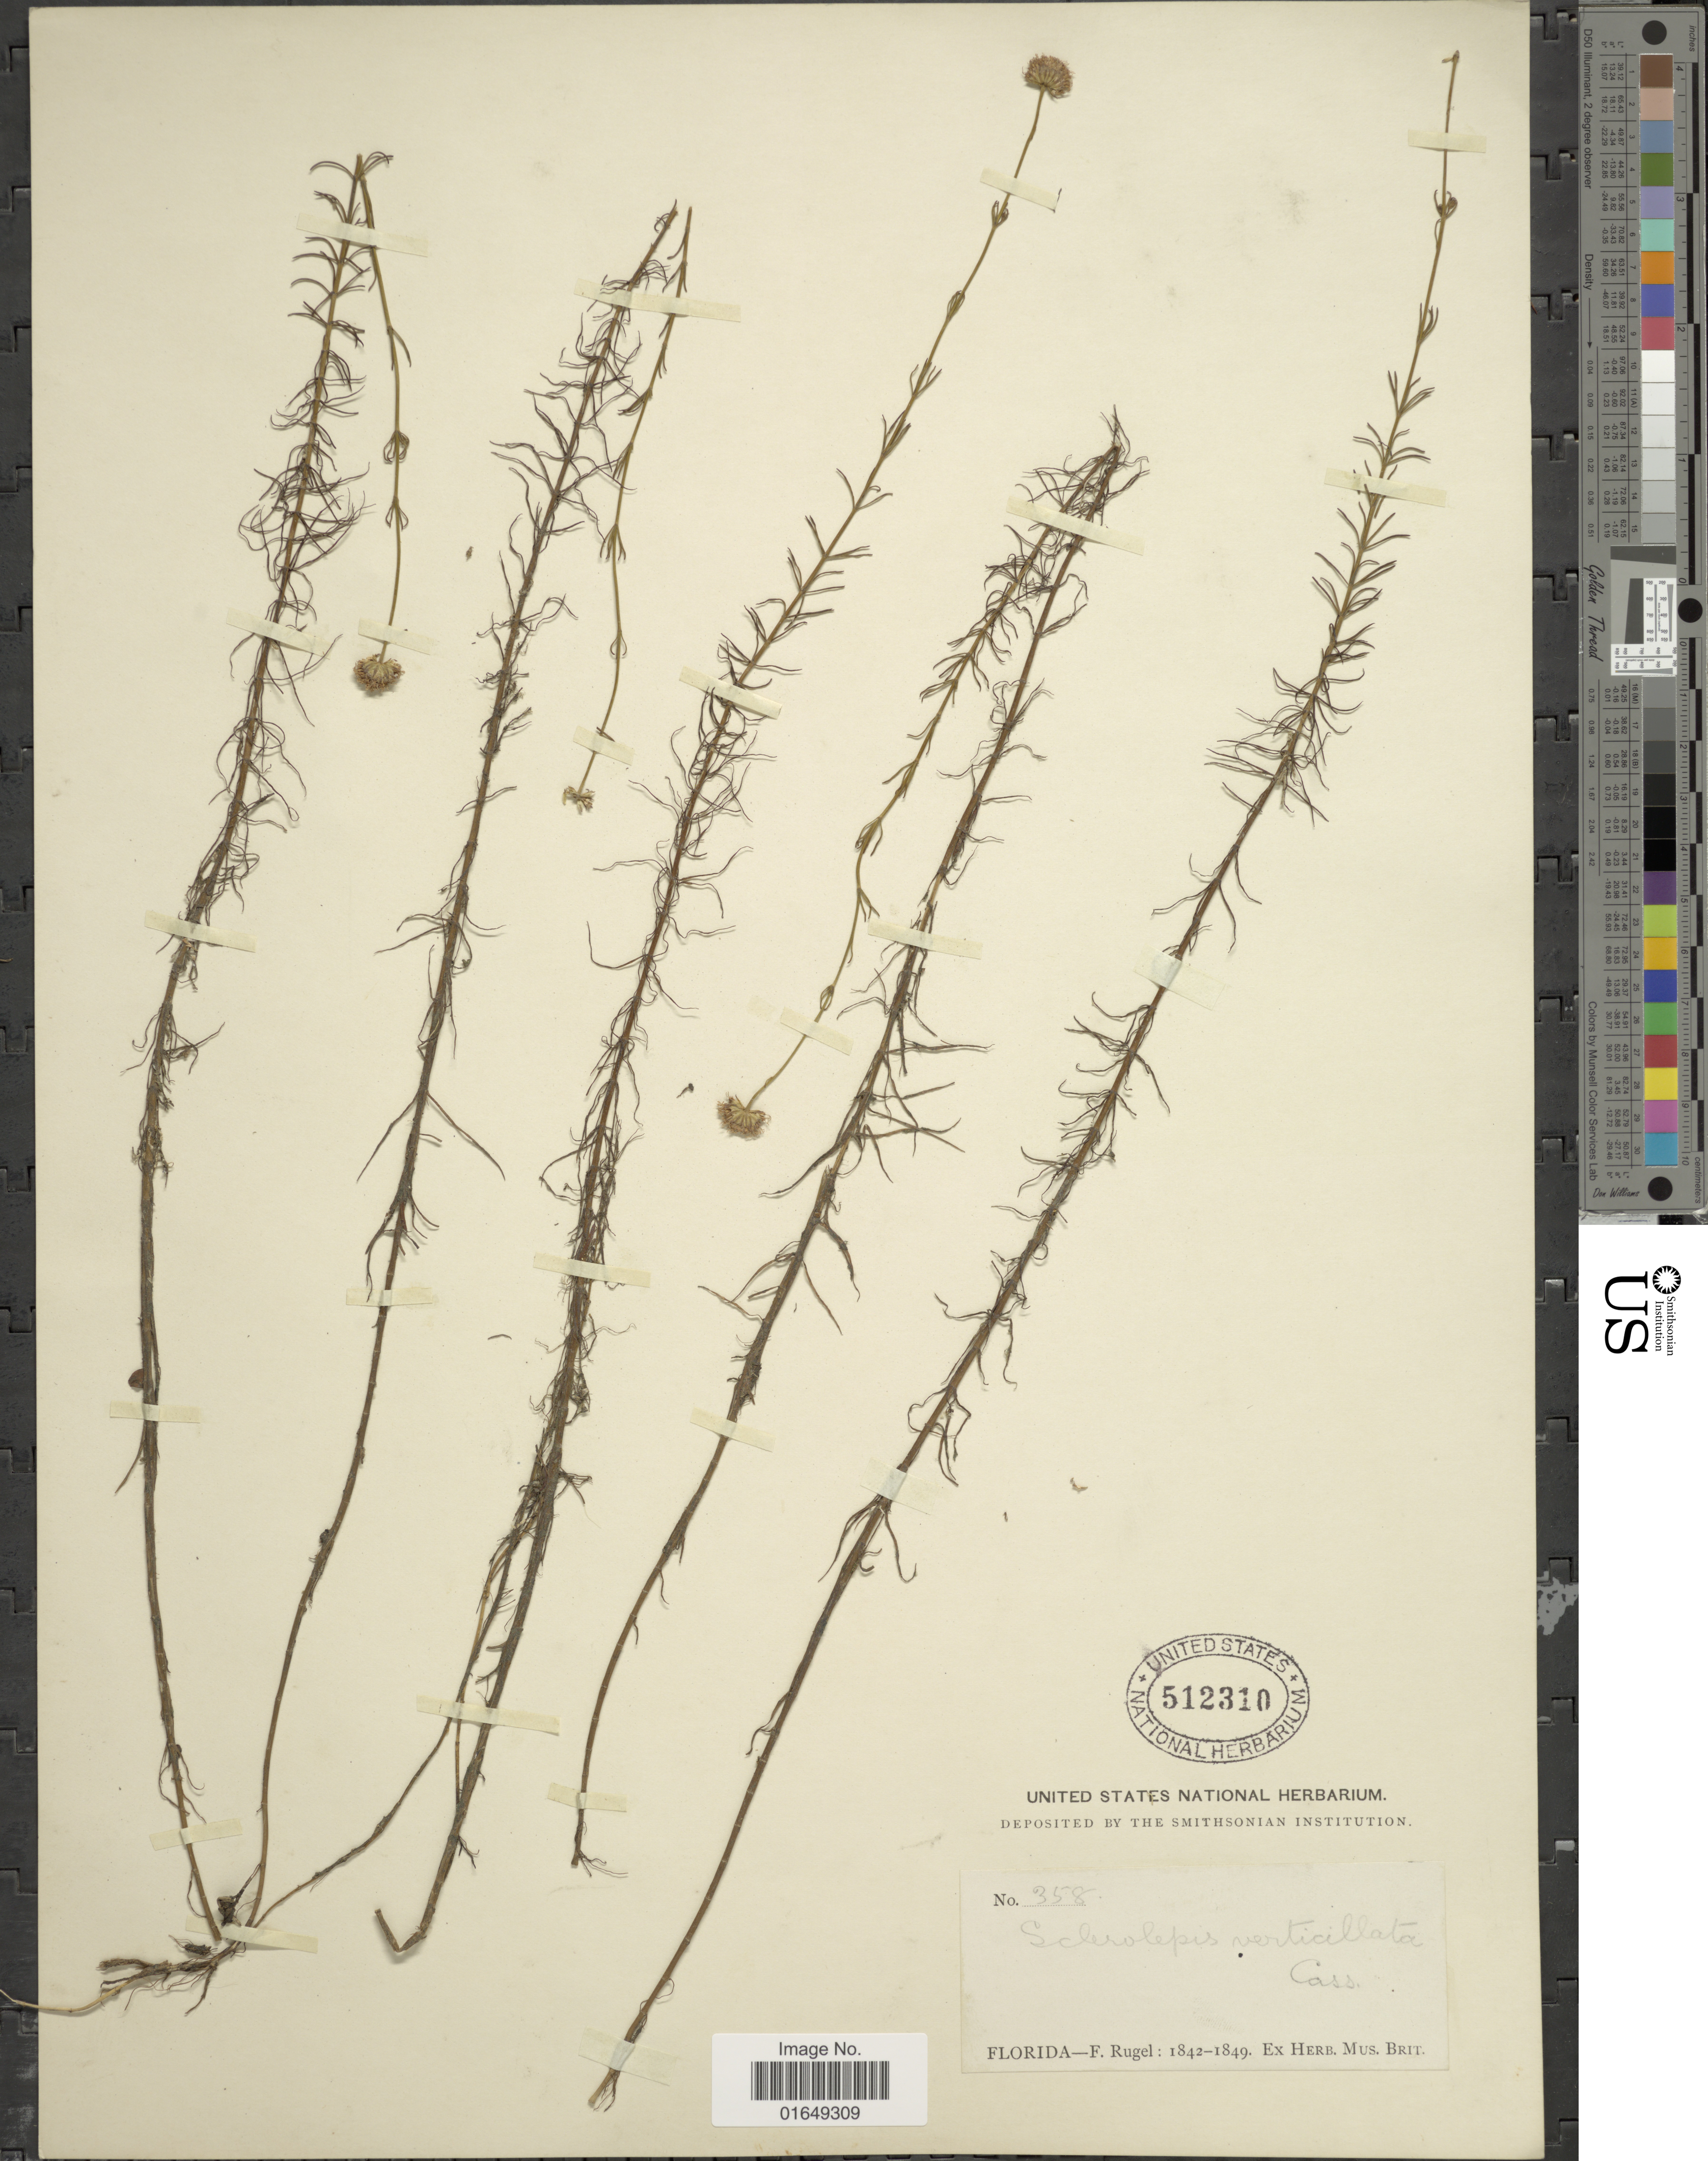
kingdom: Plantae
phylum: Tracheophyta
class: Magnoliopsida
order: Asterales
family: Asteraceae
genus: Sclerolepis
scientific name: Sclerolepis uniflora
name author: (Walter) Britton et al.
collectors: F. Rugel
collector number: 358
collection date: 1842/1849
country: United States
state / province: Florida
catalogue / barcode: US 512310